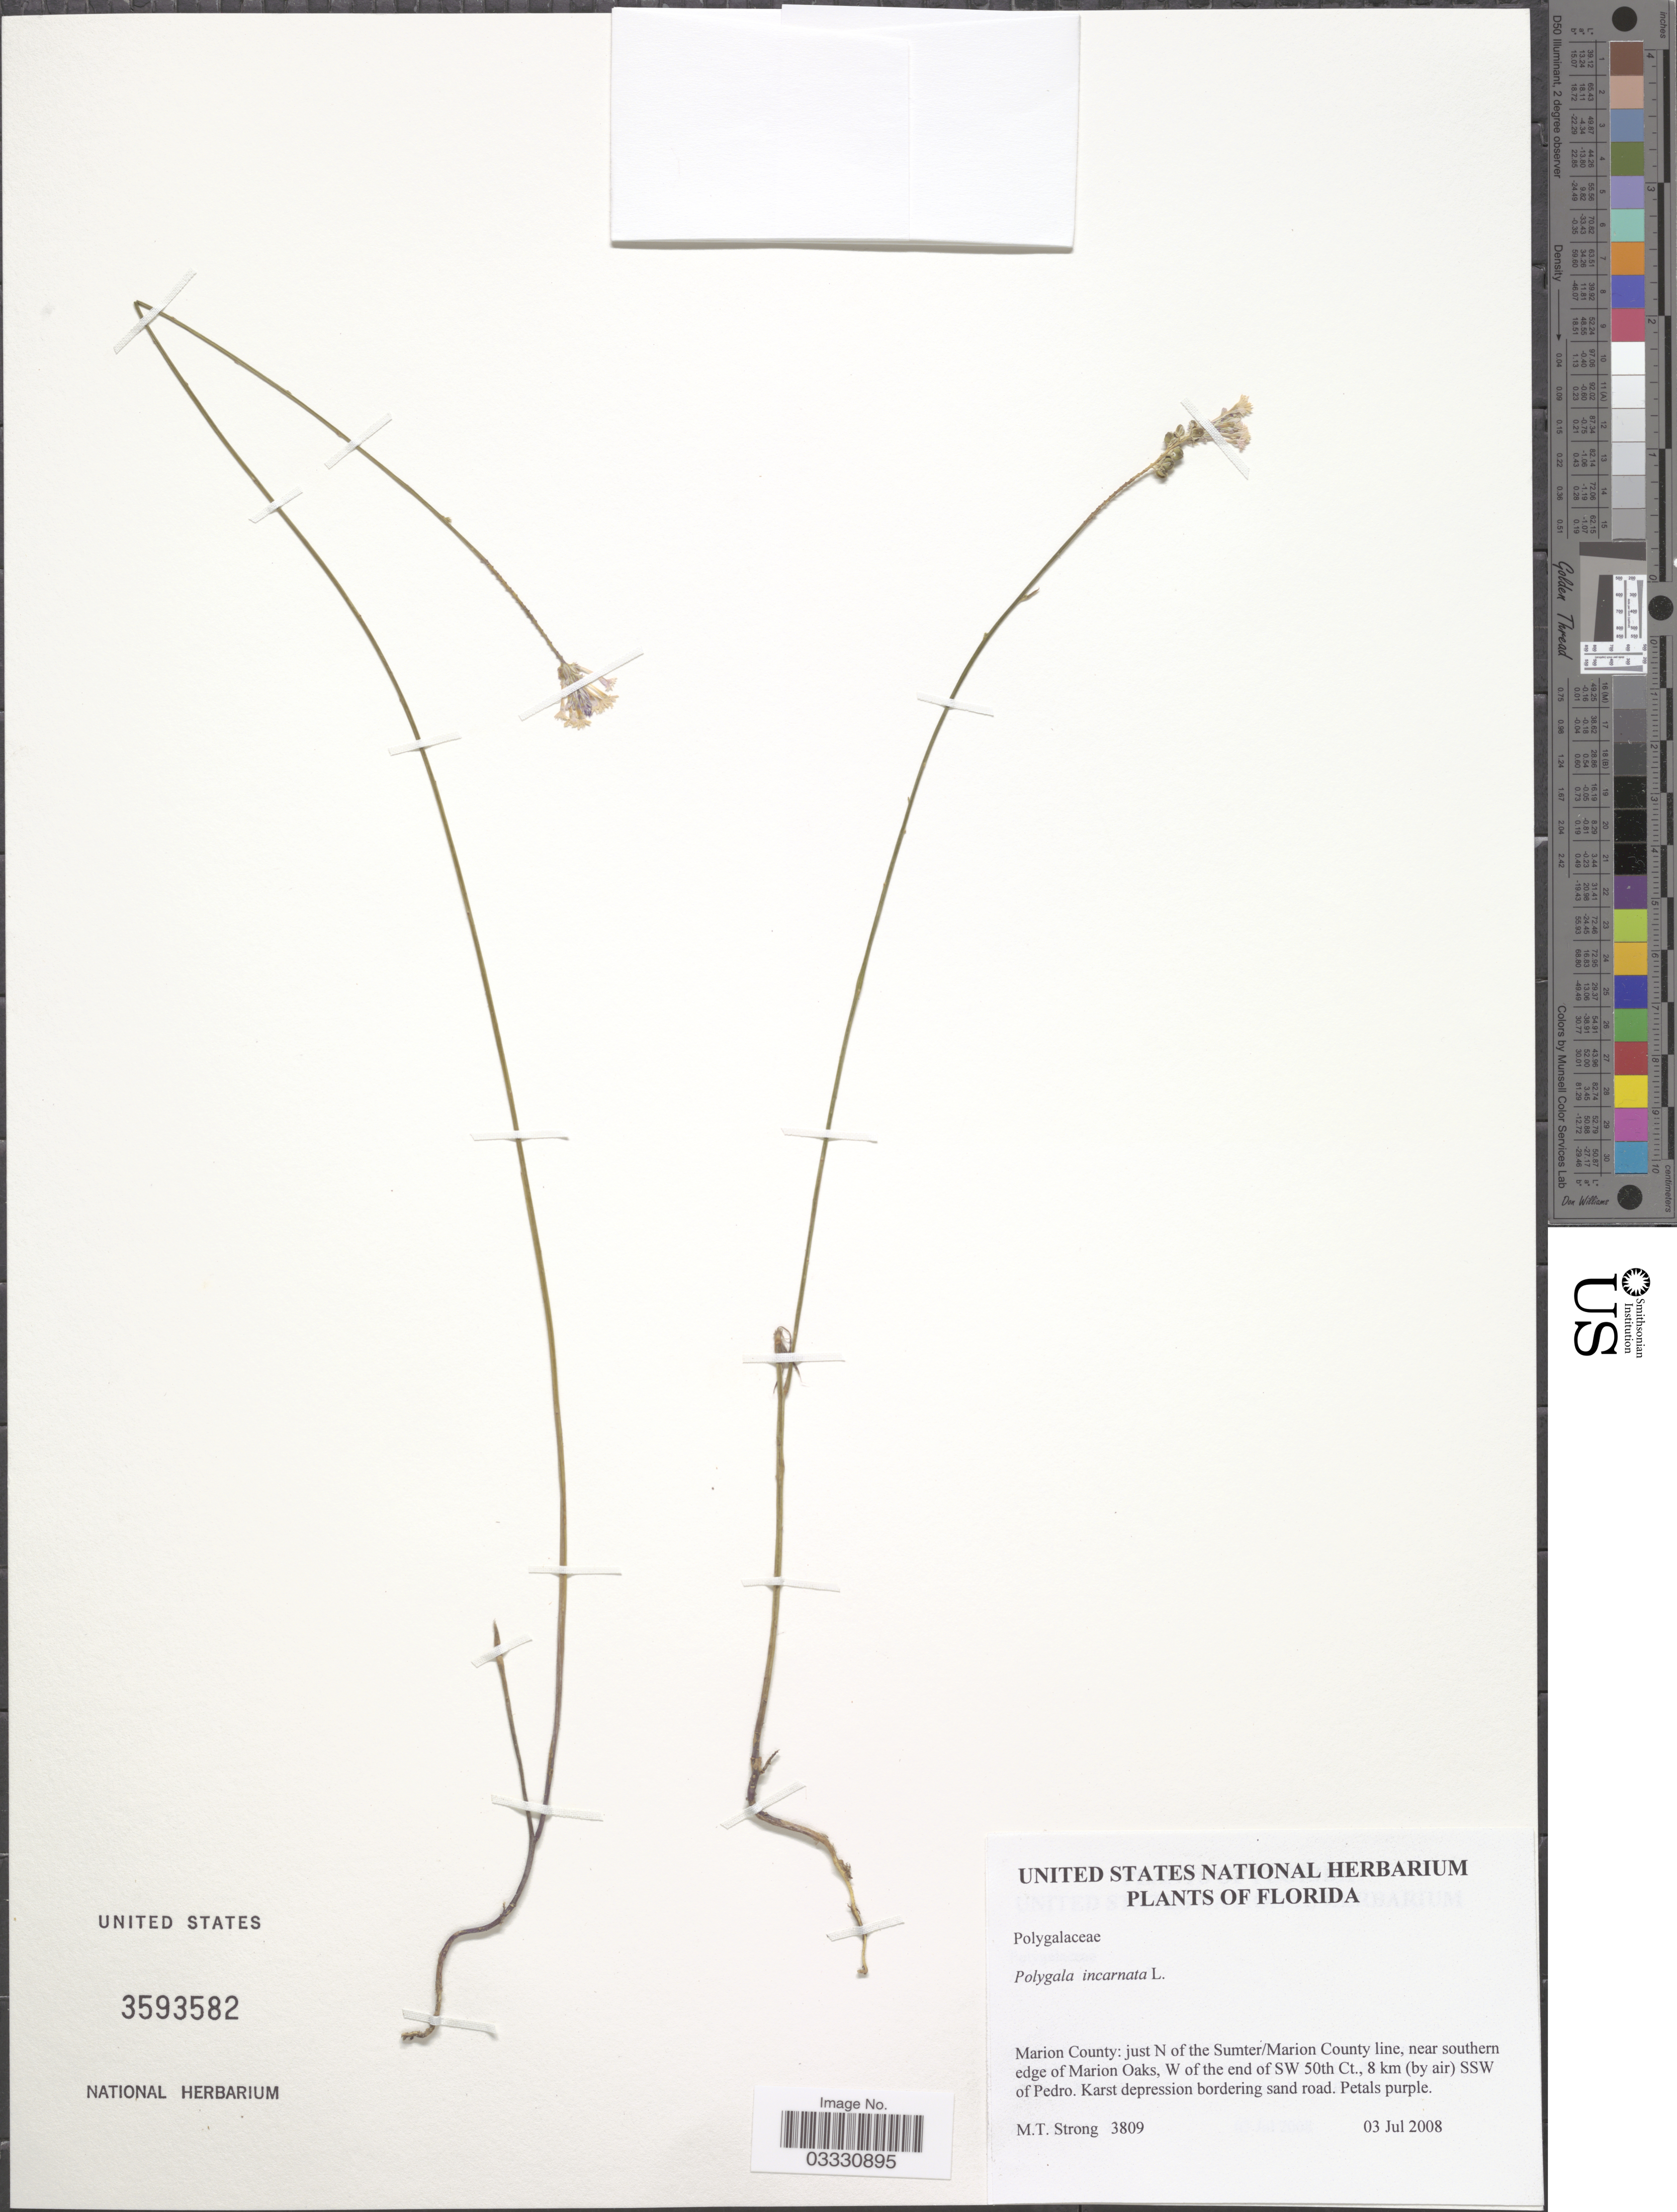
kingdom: Plantae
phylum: Tracheophyta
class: Magnoliopsida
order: Fabales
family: Polygalaceae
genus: Polygala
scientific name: Polygala incarnata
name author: L.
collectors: M. T. Strong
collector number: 3809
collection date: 2008-07-03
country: United States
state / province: Florida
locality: Marion County: just N of the Sumter/Marion County line, near southern edge of Marion Oaks, W of the end of SW 50th Ct., 8 km (by air) SSW of Pedro.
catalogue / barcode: US 3593582